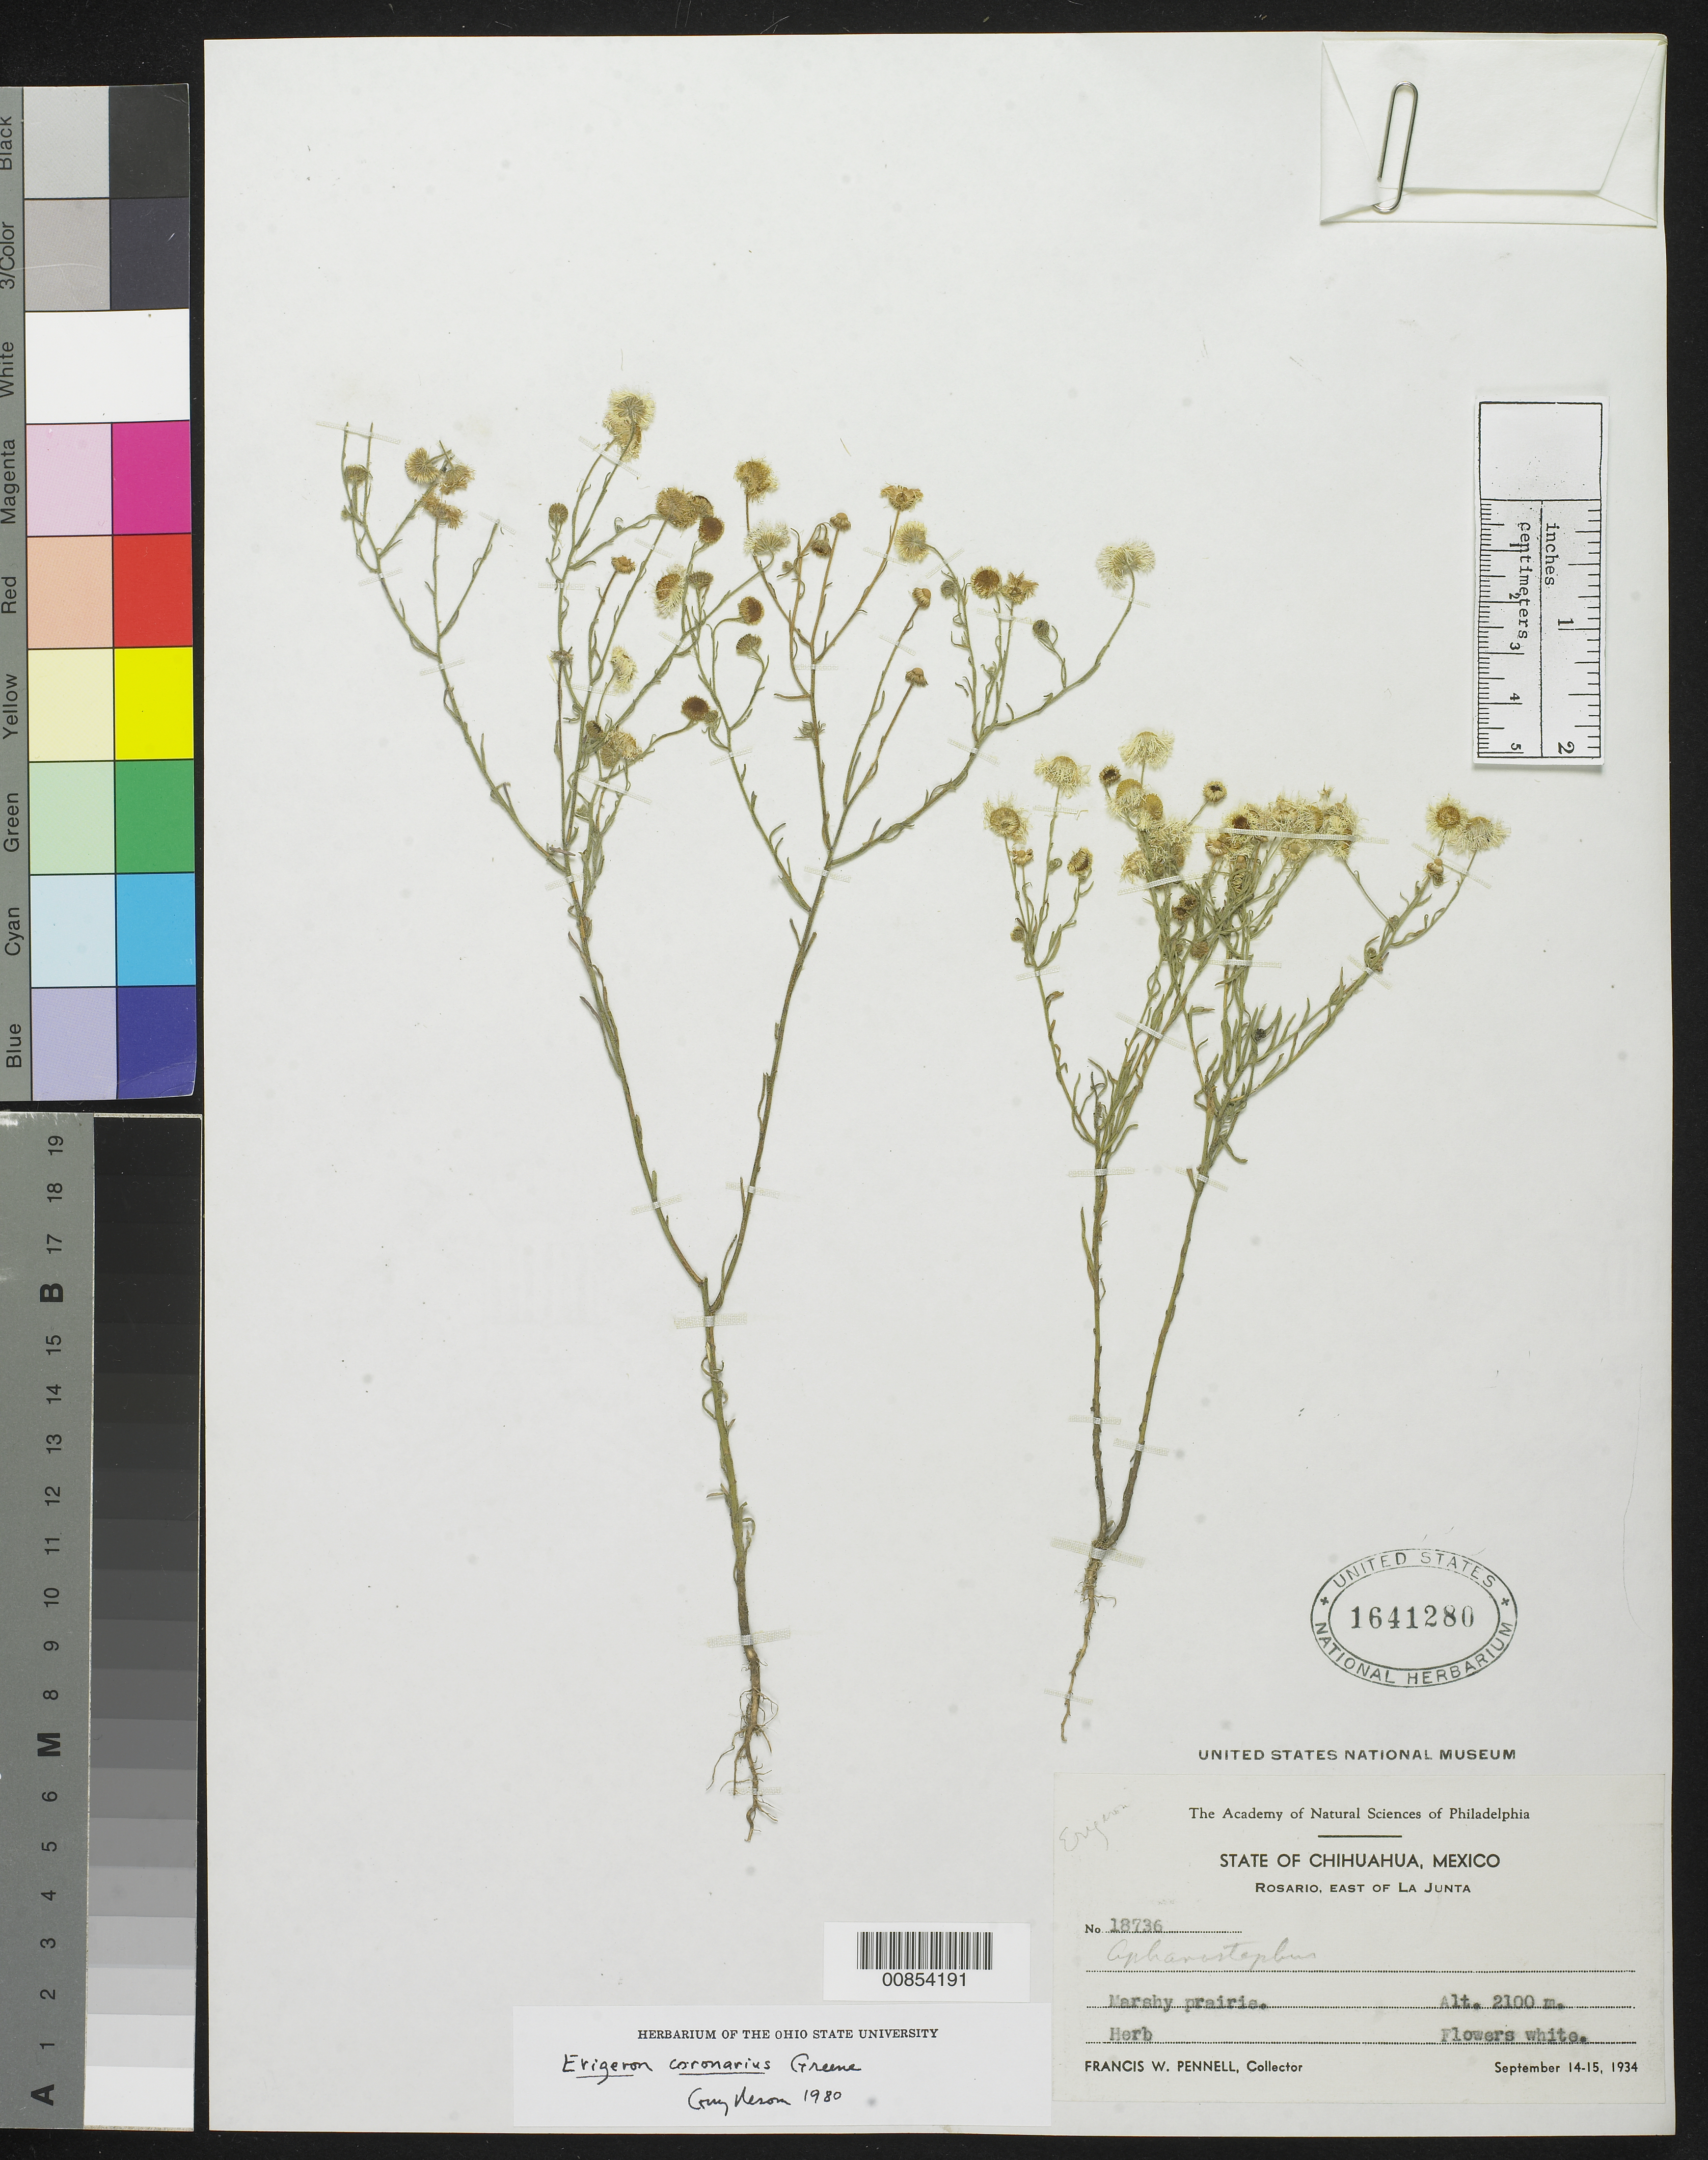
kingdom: Plantae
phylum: Tracheophyta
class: Magnoliopsida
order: Asterales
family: Asteraceae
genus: Erigeron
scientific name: Erigeron coronarius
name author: Greene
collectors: F. W. Pennell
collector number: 18736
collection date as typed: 14 Sep 1934 to 15 Sep 1934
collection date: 1934-09-14/1934-09-15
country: Mexico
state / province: Chihuahua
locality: Rosario, east of La Junta. Chihuahua.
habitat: Marshy prairie.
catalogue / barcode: US 1641280